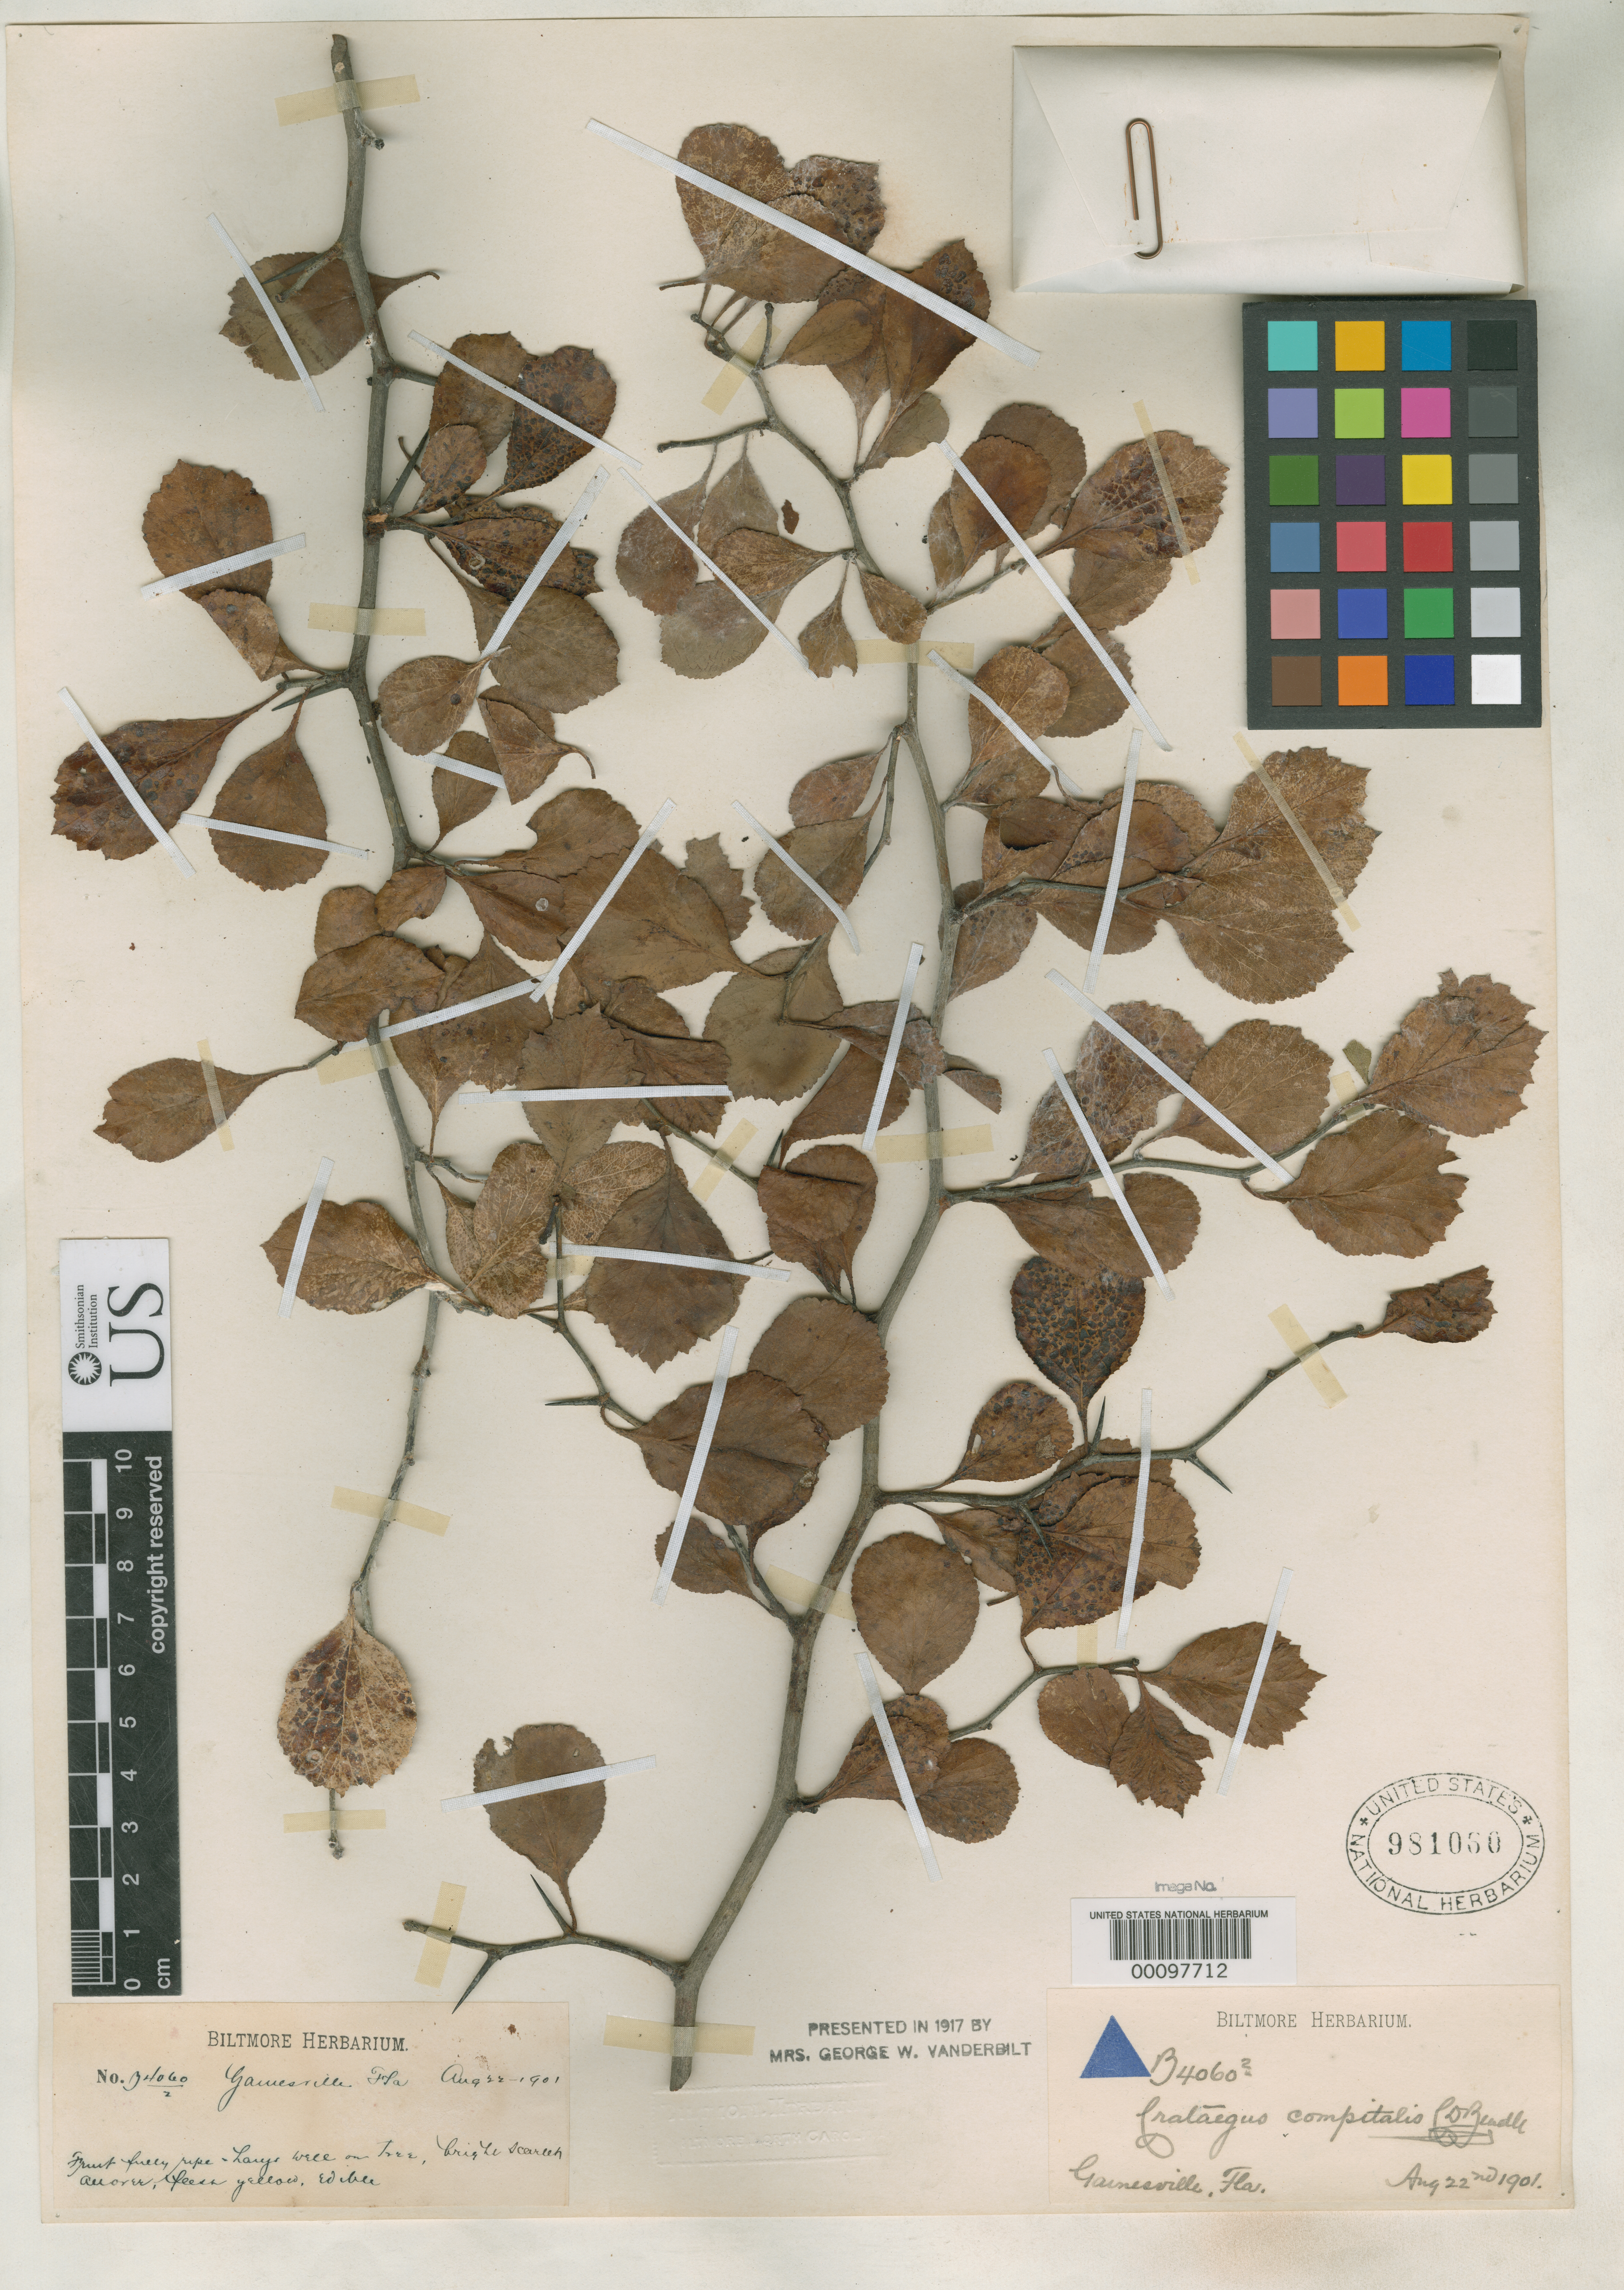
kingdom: Plantae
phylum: Tracheophyta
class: Magnoliopsida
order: Rosales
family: Rosaceae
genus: Crataegus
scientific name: Crataegus compitalis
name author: Beadle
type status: Syntype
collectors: ex herb. Biltmore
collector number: B 4060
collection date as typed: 22 Aug 1901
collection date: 1901-08-22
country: United States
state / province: Florida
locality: Gainesville.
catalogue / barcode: US 981060